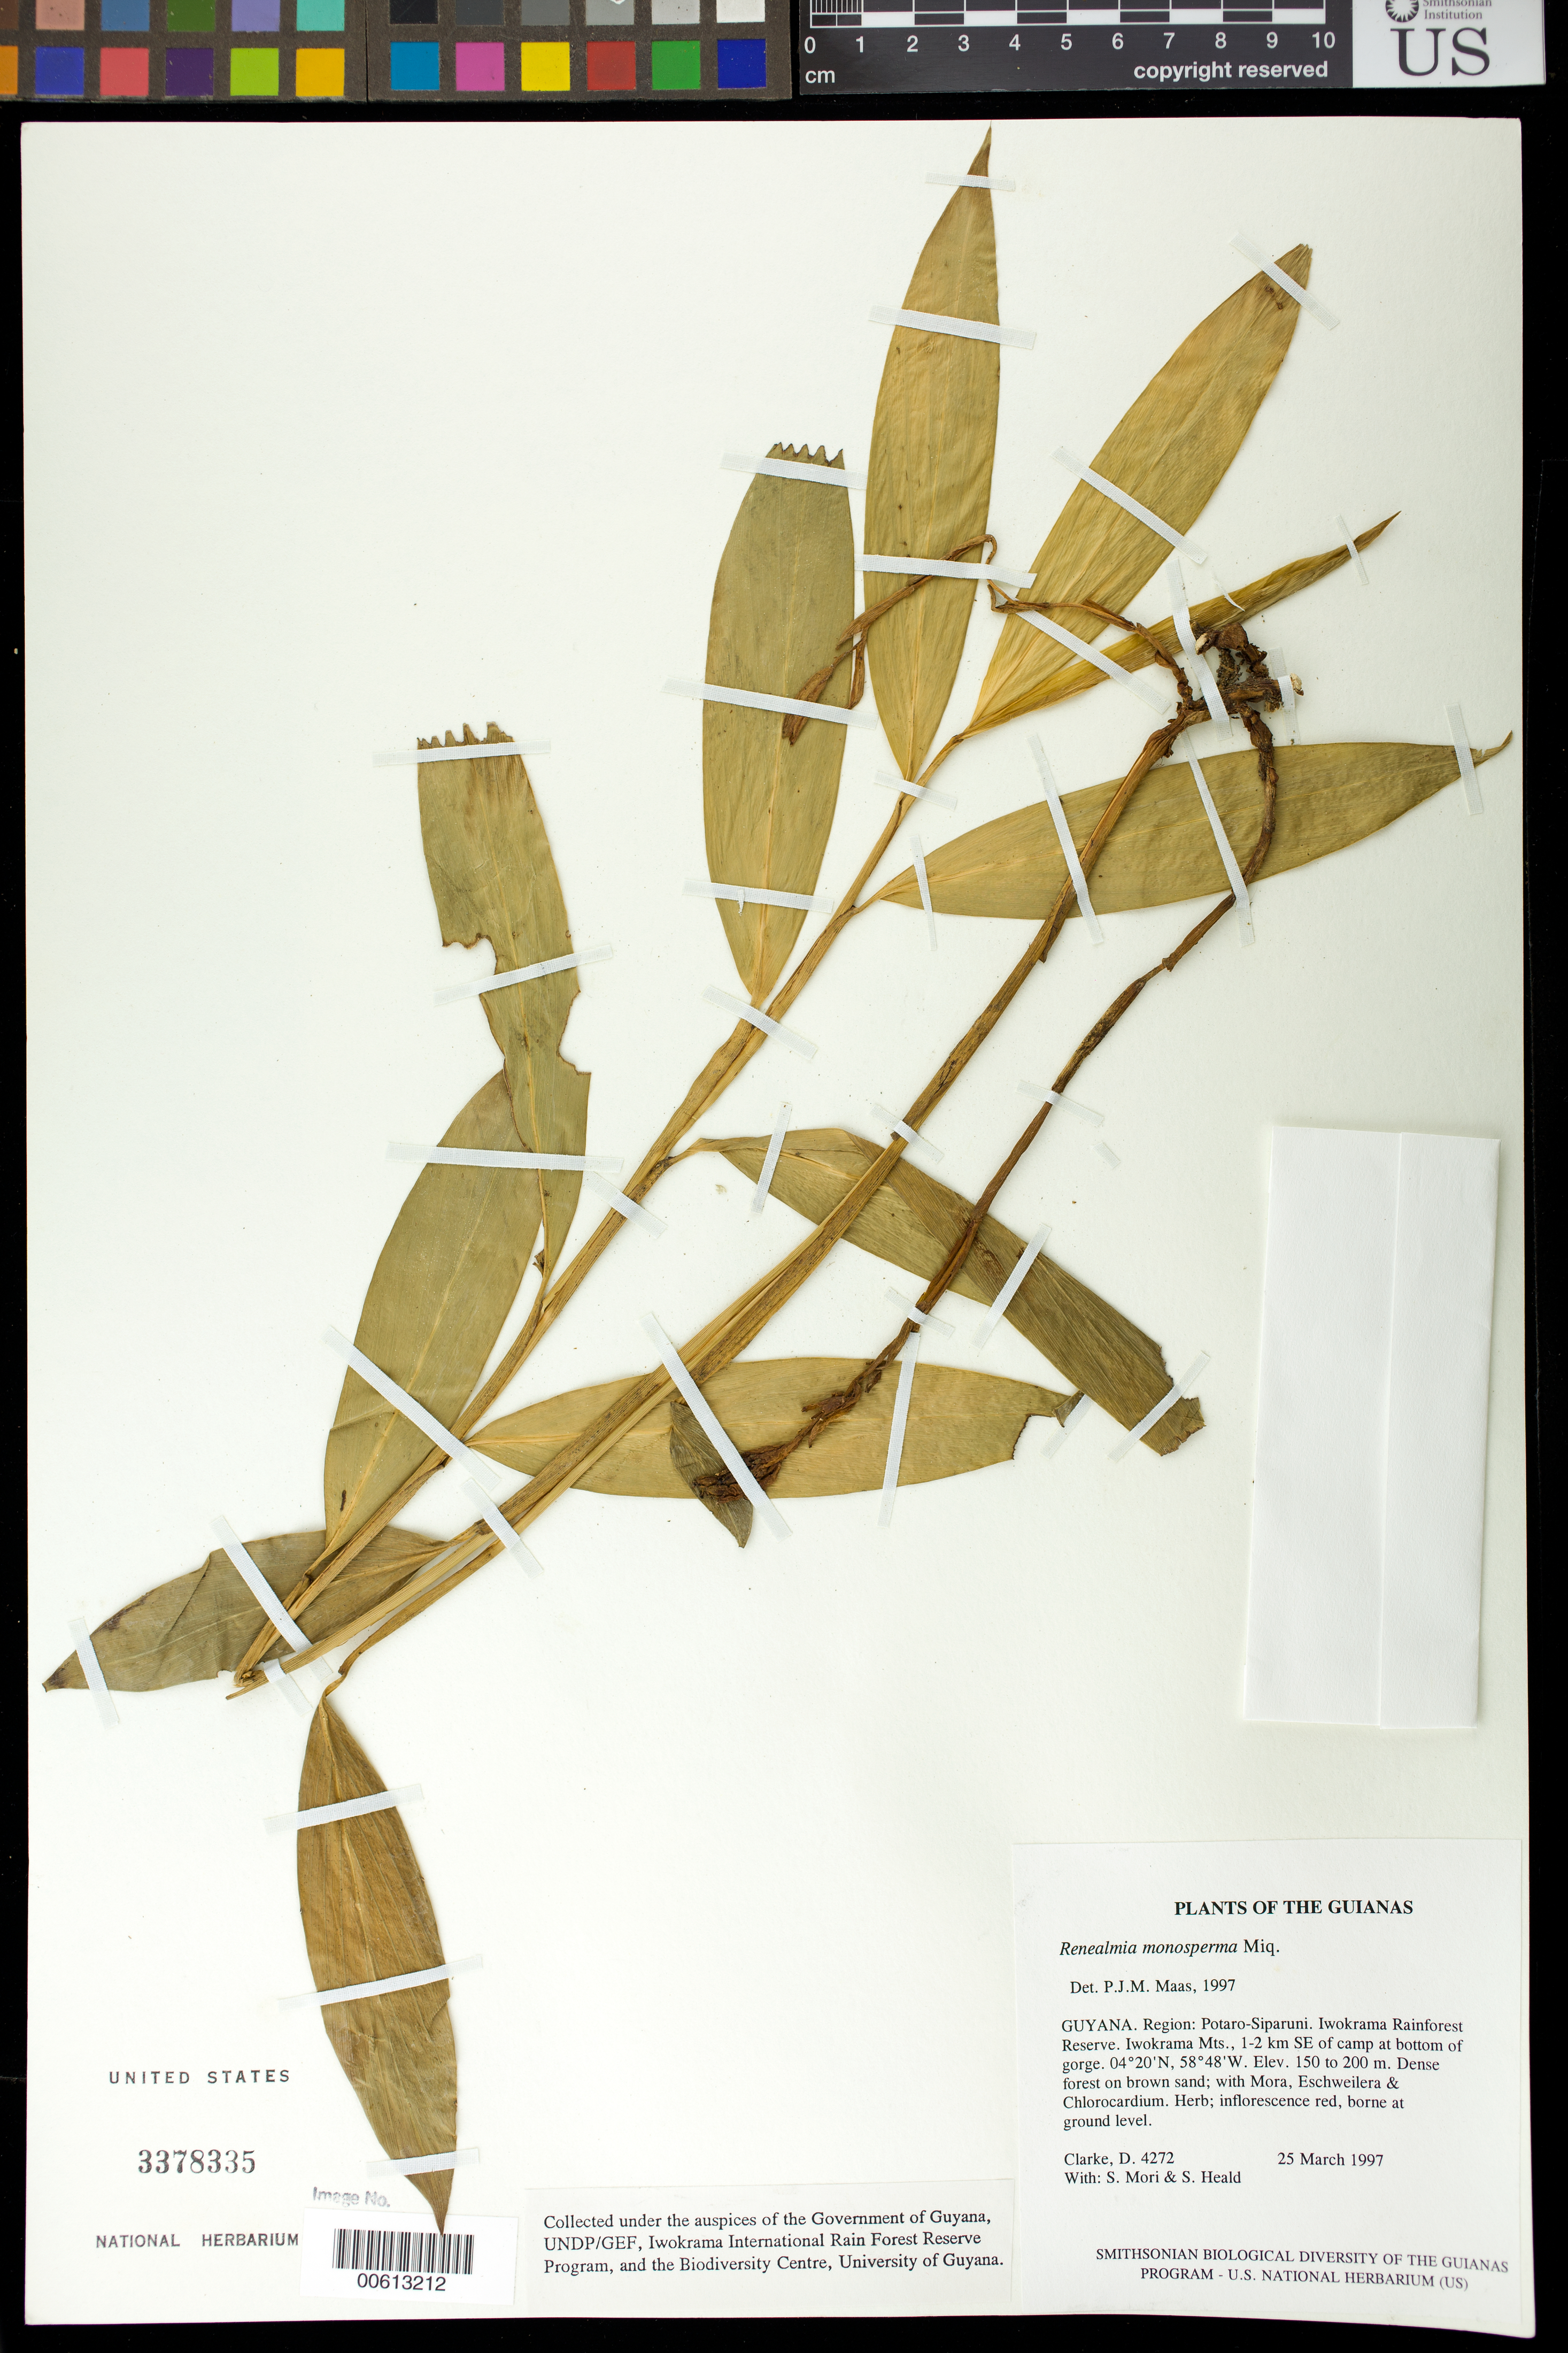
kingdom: Plantae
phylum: Tracheophyta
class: Liliopsida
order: Zingiberales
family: Zingiberaceae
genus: Renealmia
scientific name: Renealmia monosperma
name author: Miq.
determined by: Maas, Paul J. M.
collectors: H. D. Clarke, S. Mori & S. Heald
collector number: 4272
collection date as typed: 25 March 1997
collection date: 1997-03-25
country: Guyana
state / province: Potaro-Siparuni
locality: Iwokrama Rainforest Reserve. Iwokrama Mts., 1-2 km SE of camp at bottom of gorge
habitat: Dense forest on brown sand; with Mora, Eschweilera & Chlorocardium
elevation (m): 150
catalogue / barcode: US 3378335